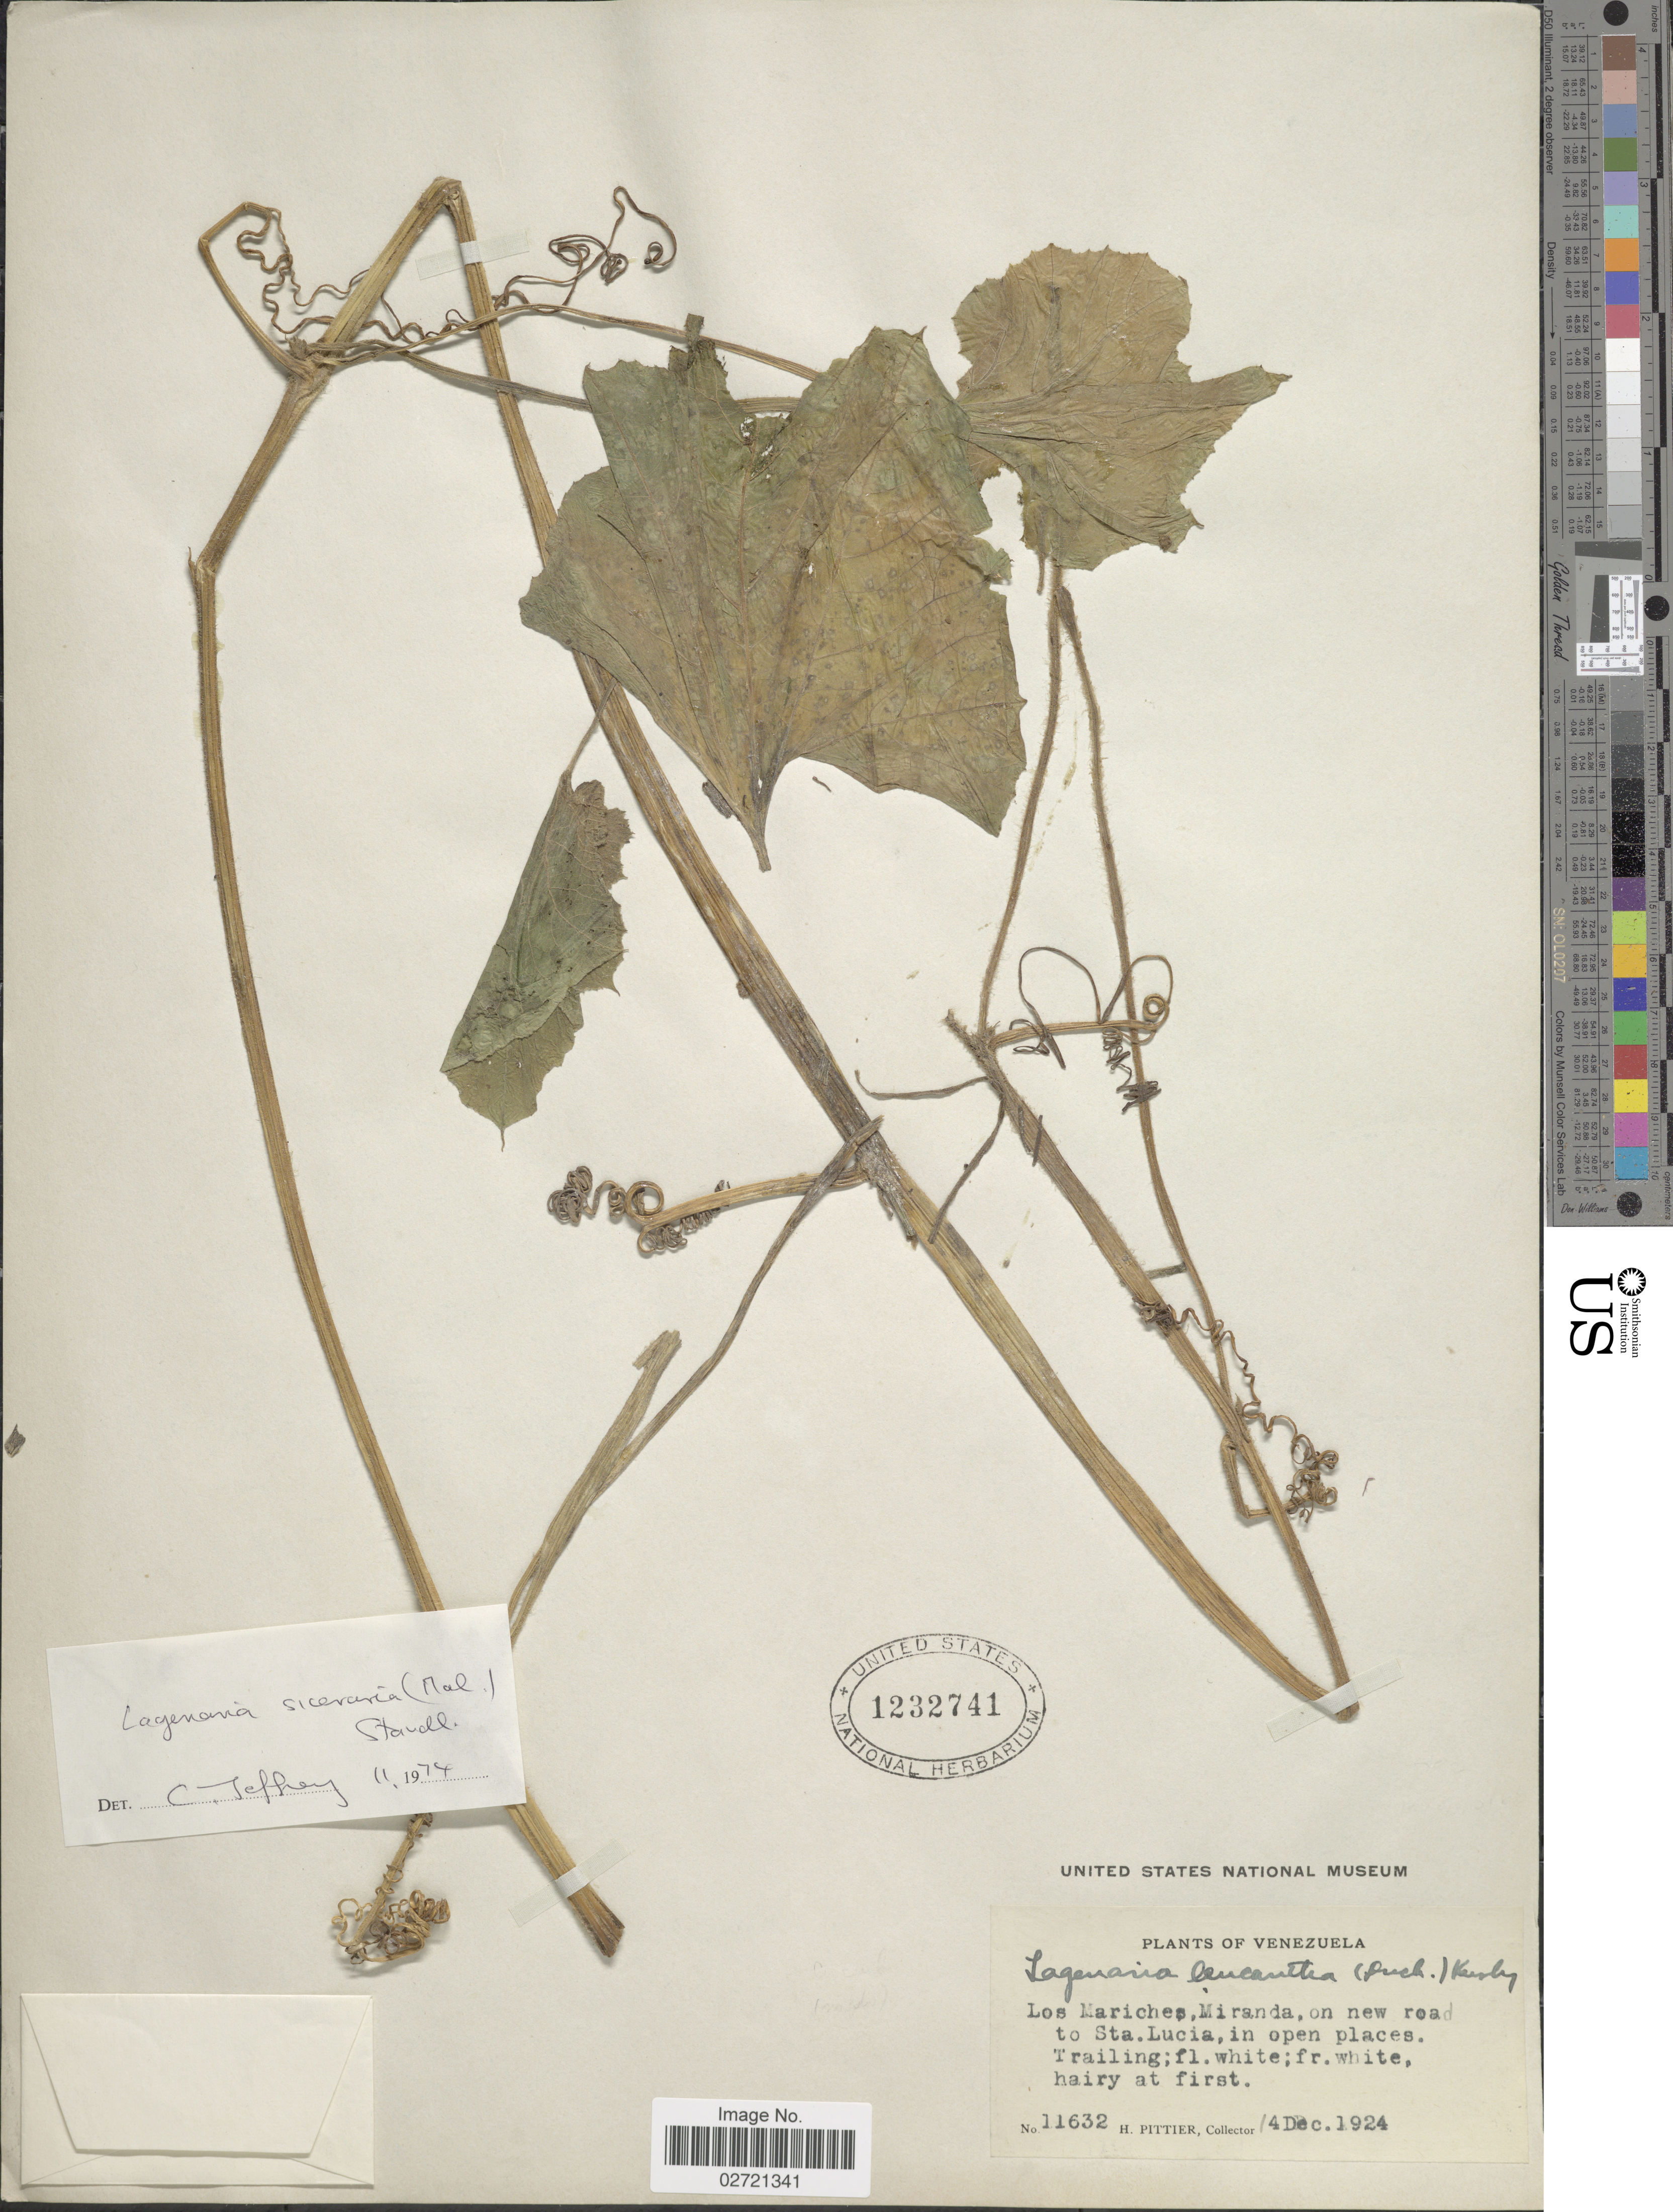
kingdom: Plantae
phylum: Tracheophyta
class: Magnoliopsida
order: Cucurbitales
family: Cucurbitaceae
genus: Lagenaria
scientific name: Lagenaria siceraria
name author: (Molina) Standl.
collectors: H. F. Pittier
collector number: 11632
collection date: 1924-12-14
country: Venezuela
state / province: Miranda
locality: Los Mariches, Miranda, on new road to Sta. Lucia, in open places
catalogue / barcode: US 1232741